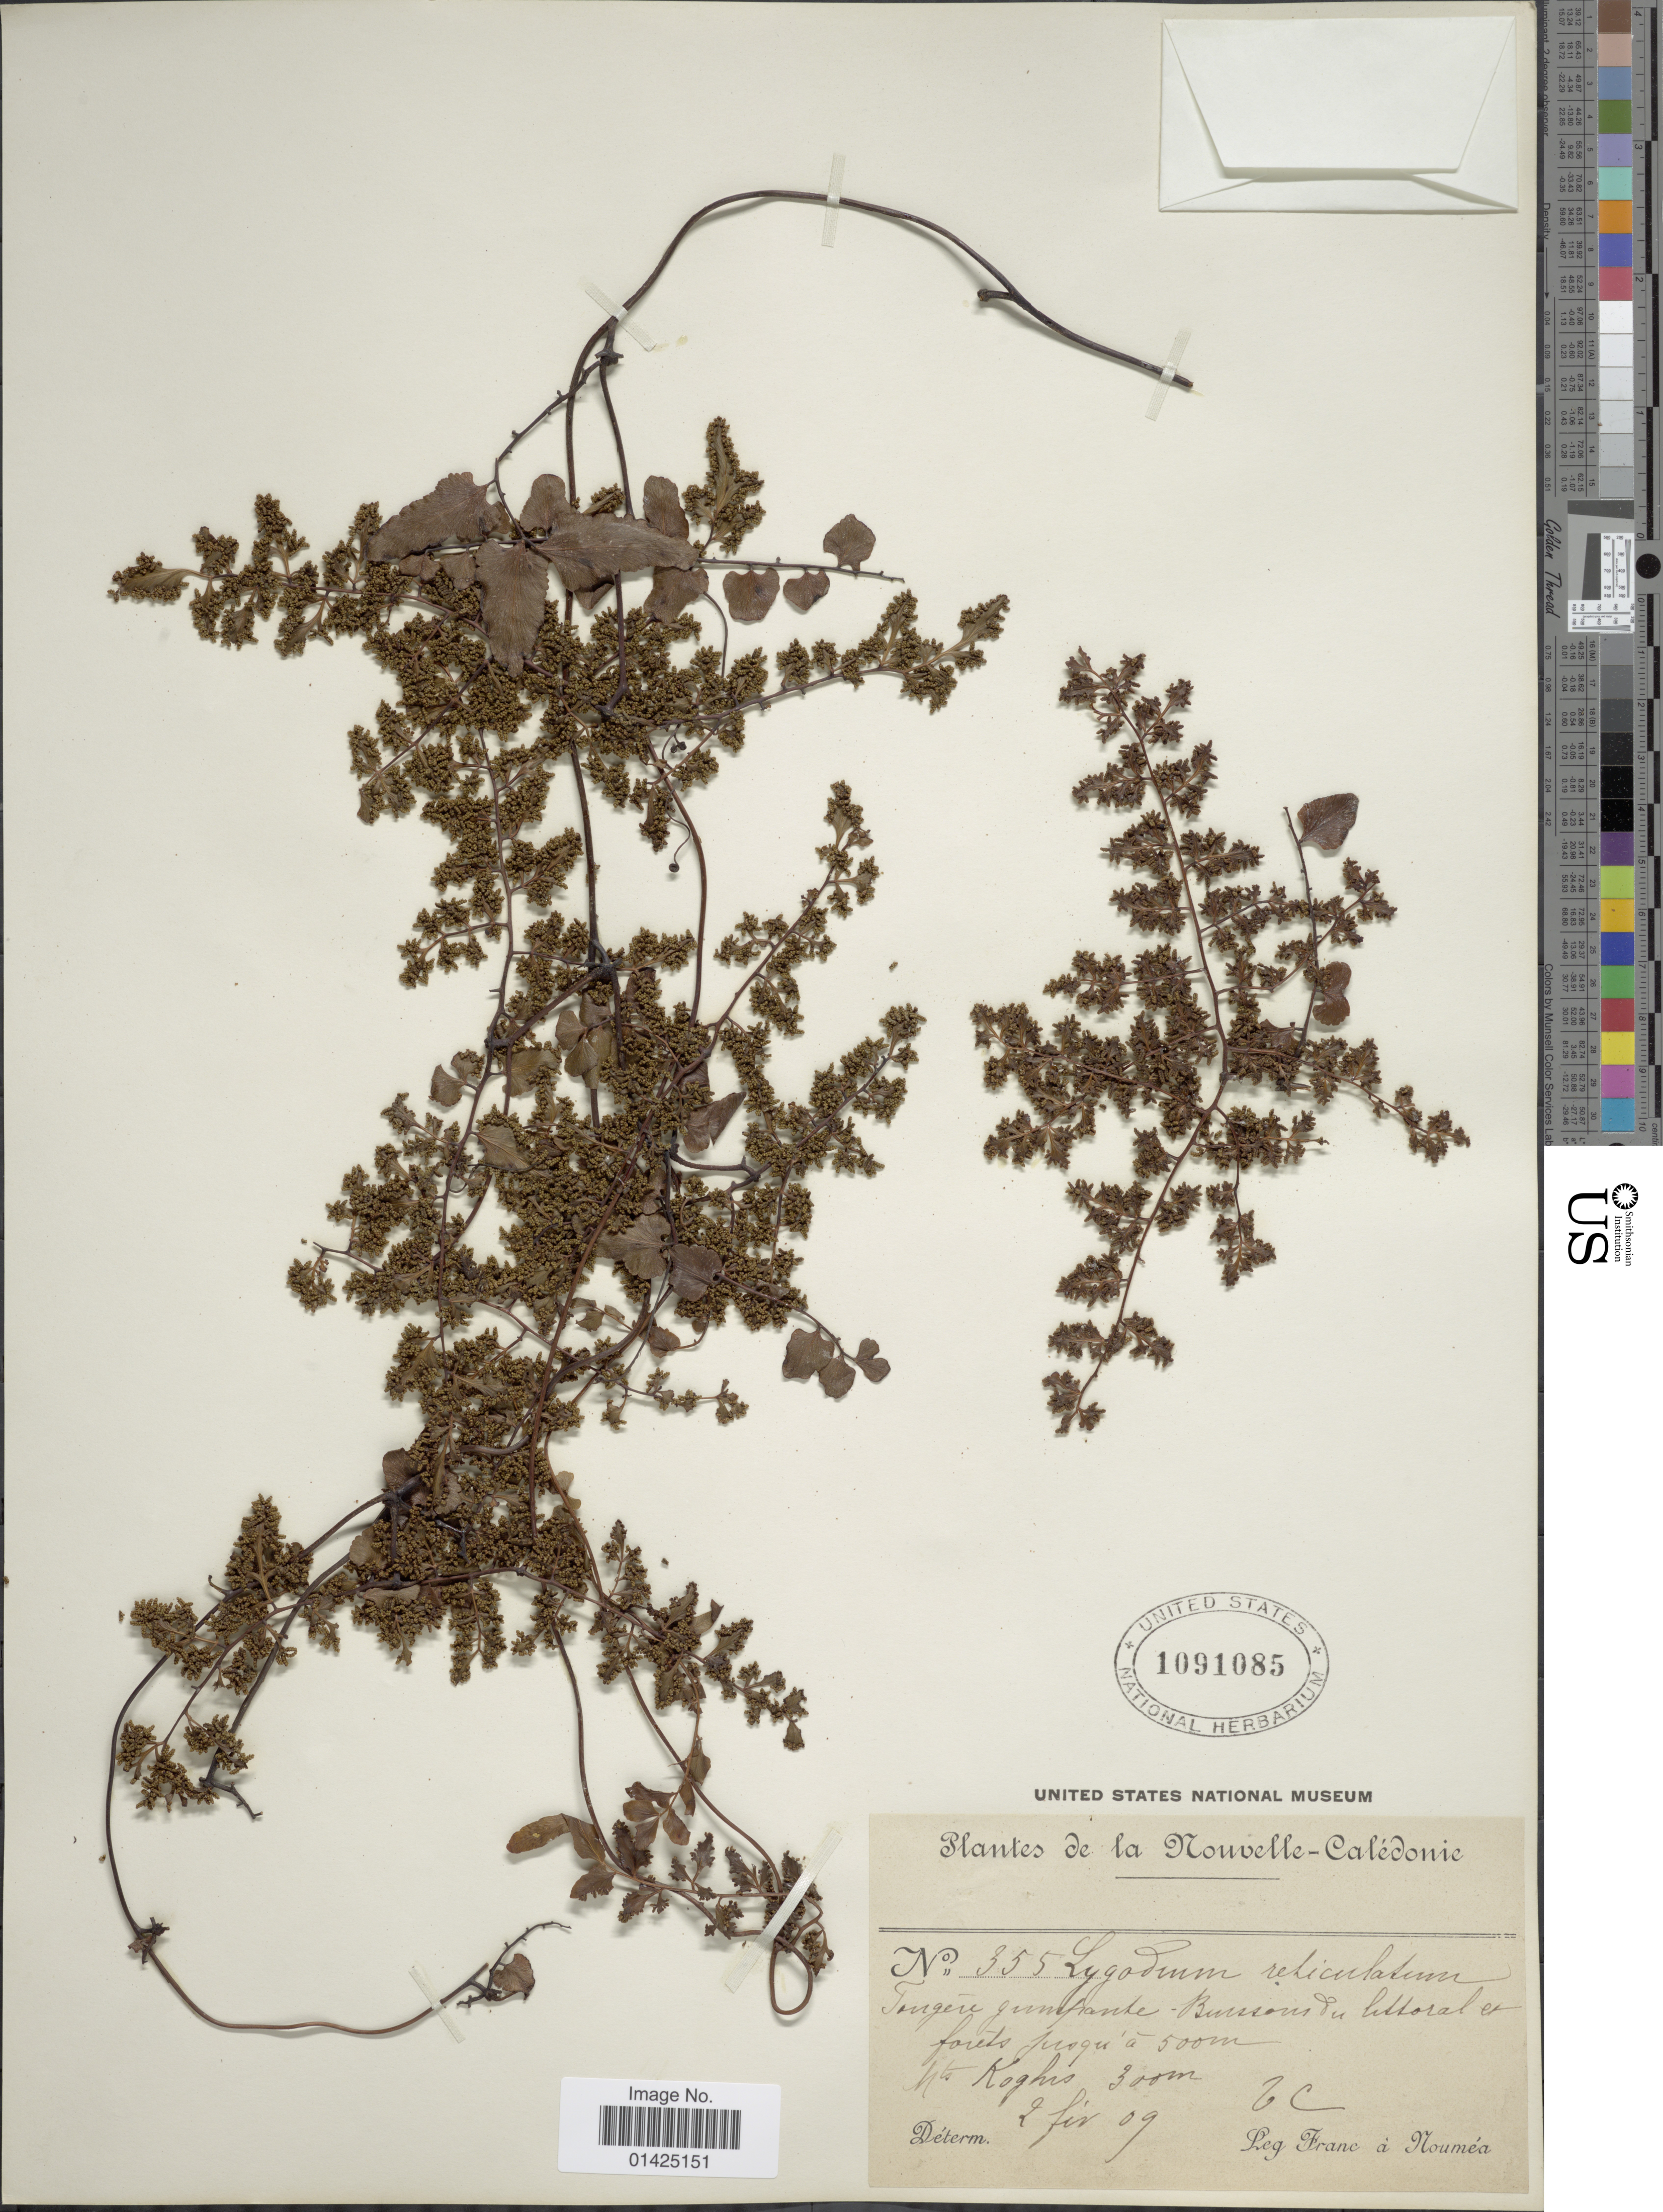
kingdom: Plantae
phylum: Tracheophyta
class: Polypodiopsida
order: Schizaeales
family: Lygodiaceae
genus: Lygodium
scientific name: Lygodium reticulatum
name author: Schkuhr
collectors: Franc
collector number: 355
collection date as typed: Transcribed d/m/y: 2/2/9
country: New Caledonia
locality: Mt. Koghis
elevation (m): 300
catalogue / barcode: US 1091085